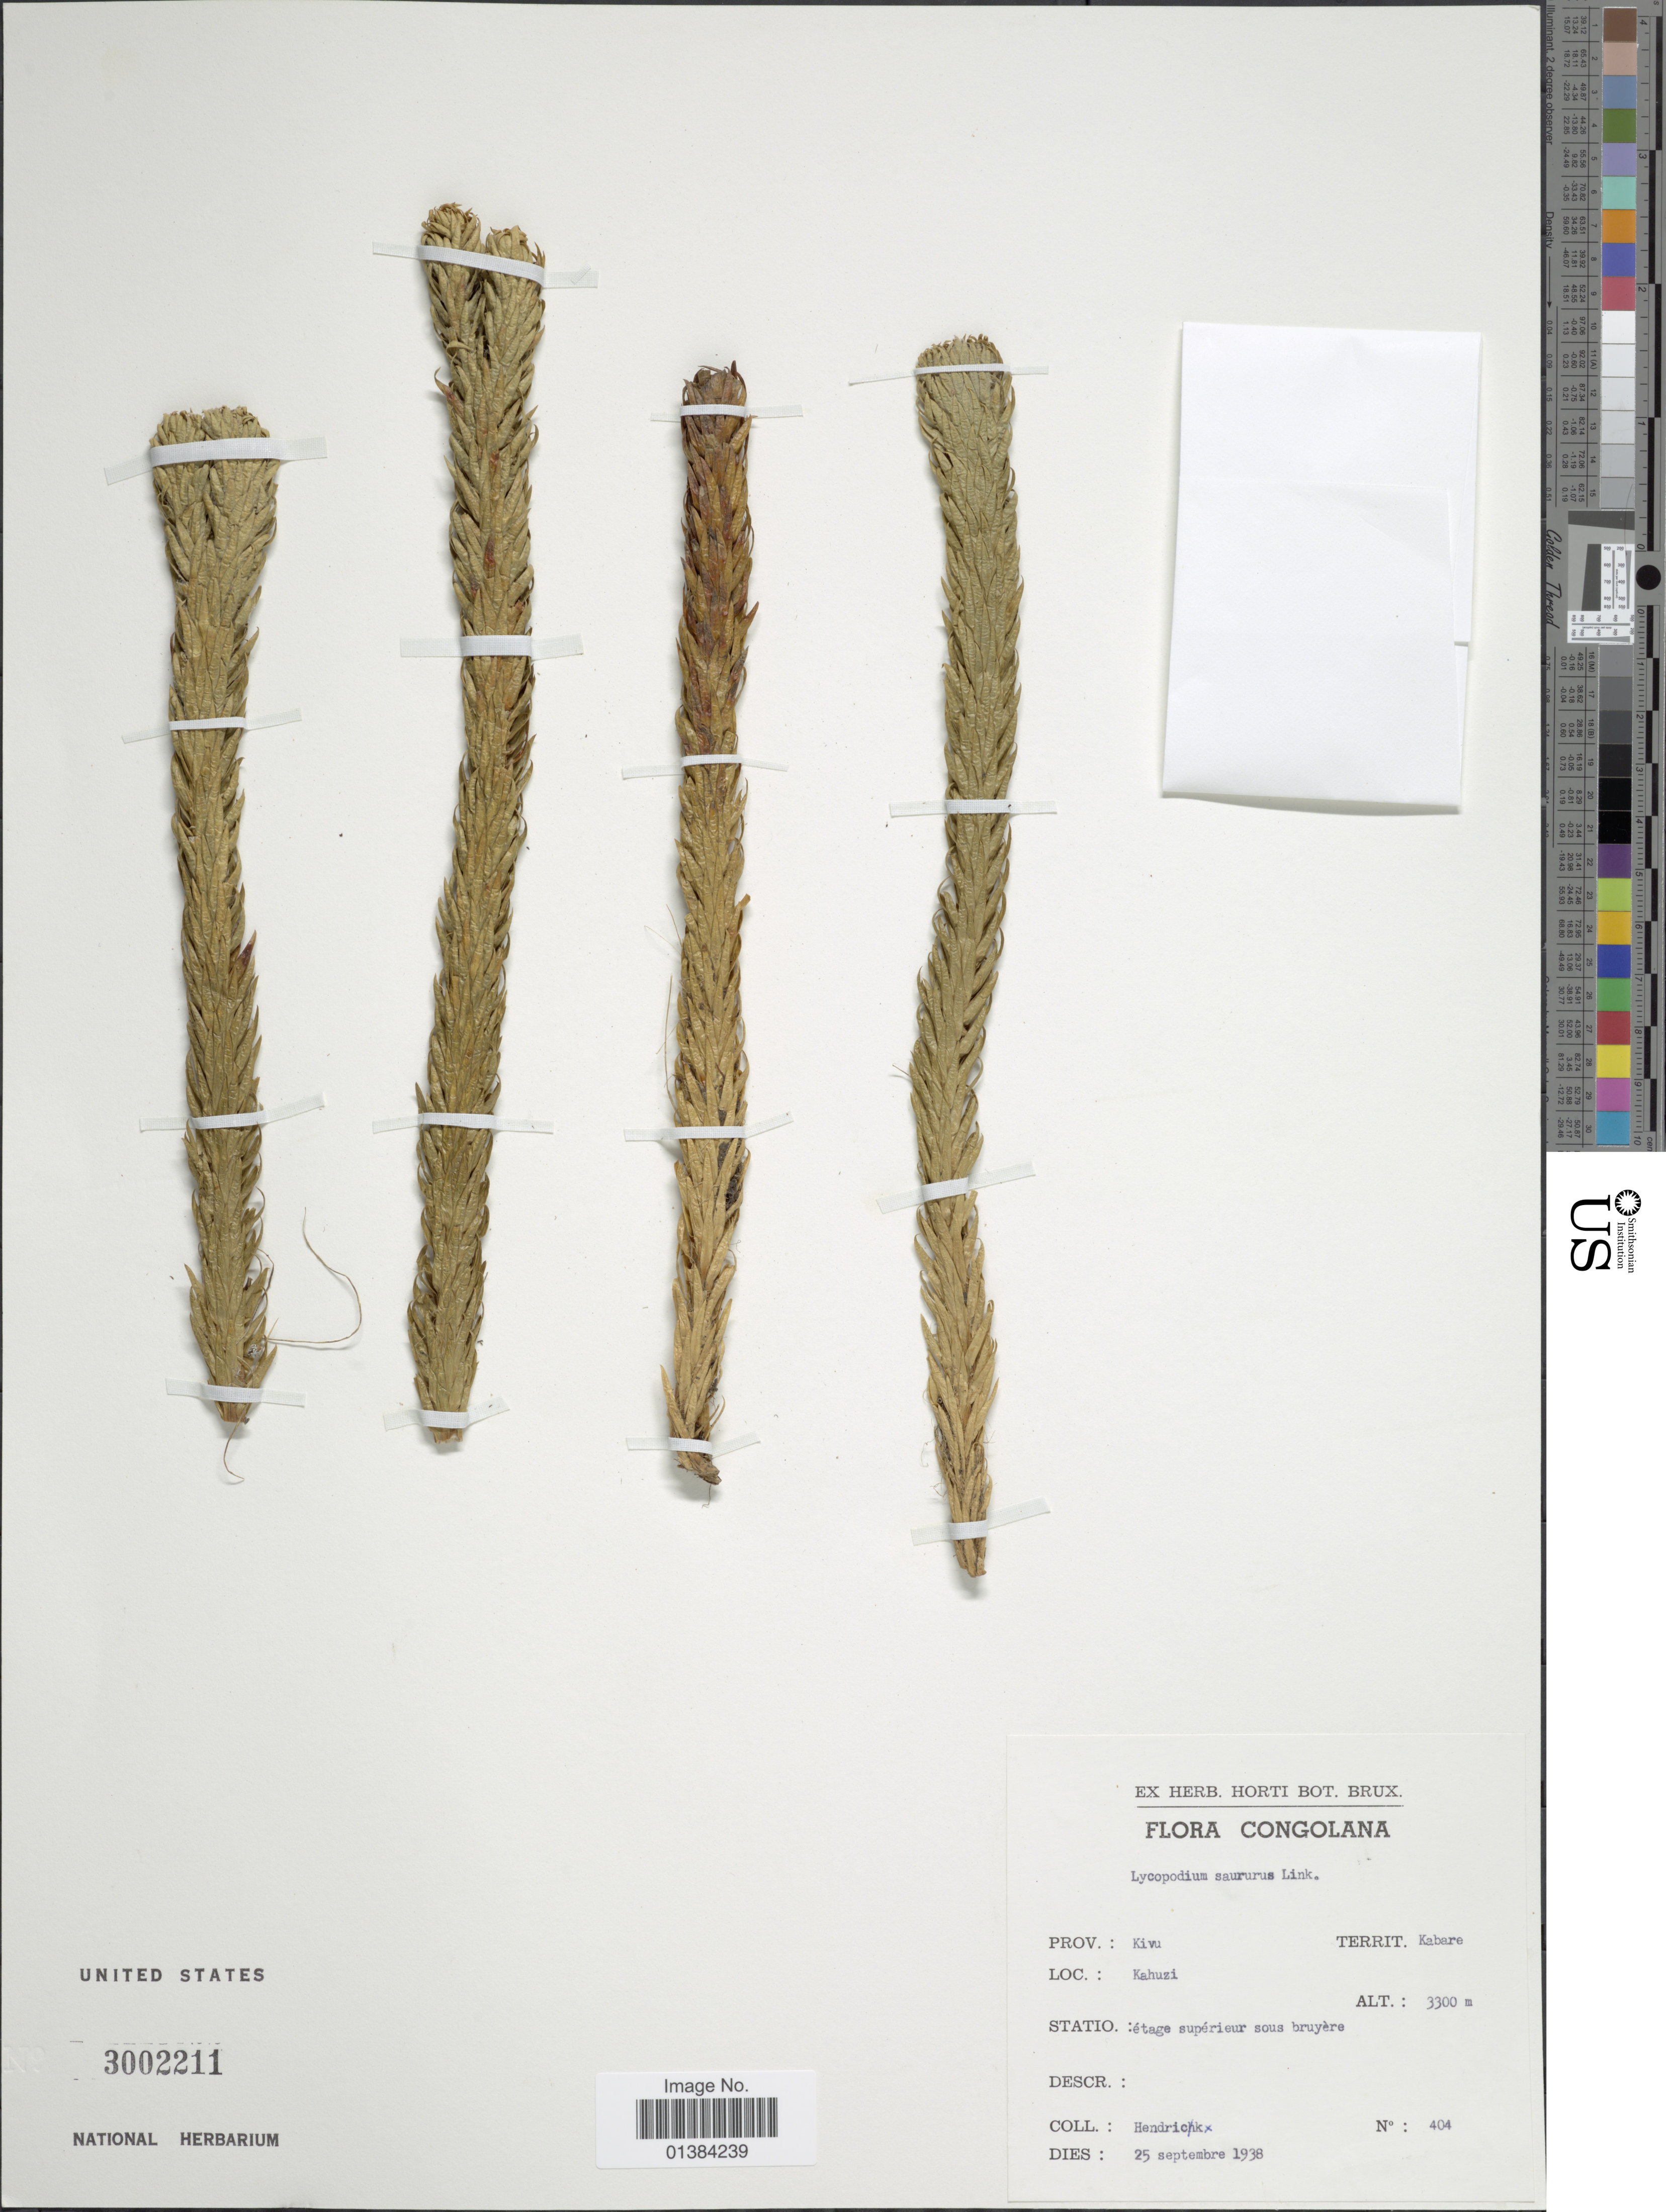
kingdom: Plantae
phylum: Tracheophyta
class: Lycopodiopsida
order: Lycopodiales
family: Lycopodiaceae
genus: Phlegmariurus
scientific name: Phlegmariurus saururus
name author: (Lam.) B. Øllg.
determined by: Field, A. R.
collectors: Hendrickx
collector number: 404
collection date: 1938-09-25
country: Congo, Democratic Republic of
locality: Congolana. Prov.: Kivu. Territ. Kabare. Kahuzi.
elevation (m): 3300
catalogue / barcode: US 3002211